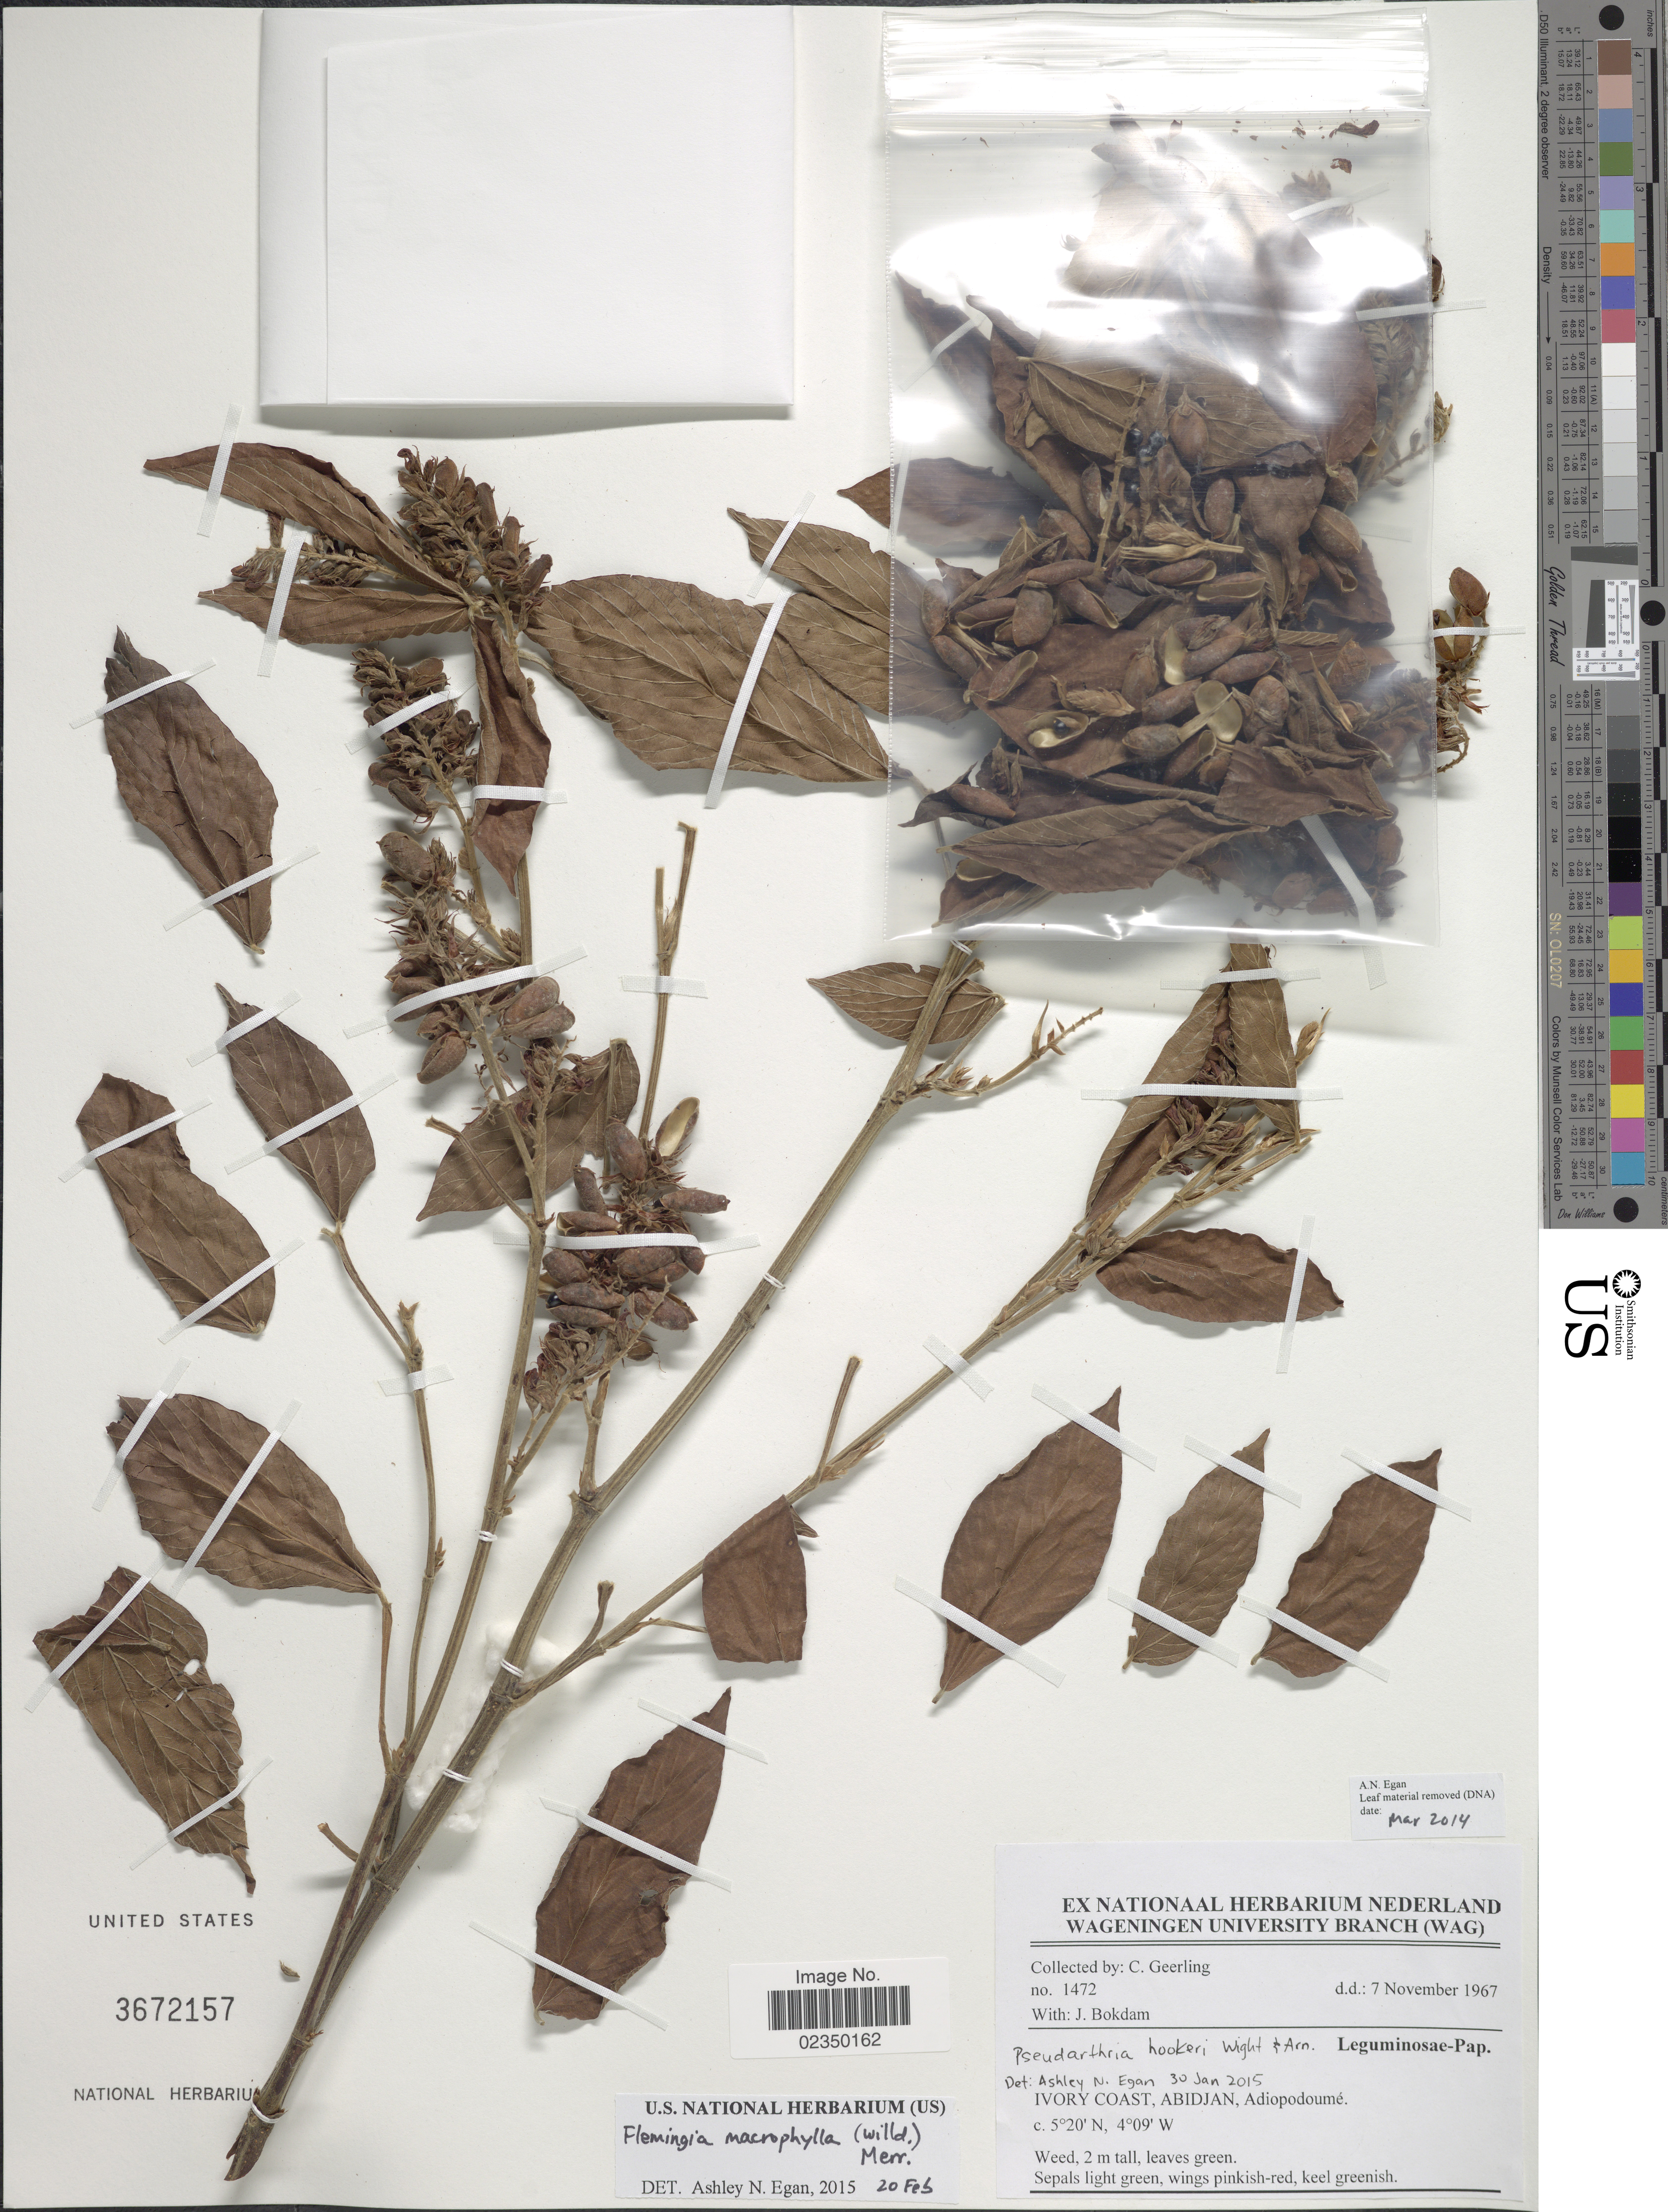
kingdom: Plantae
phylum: Tracheophyta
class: Magnoliopsida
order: Fabales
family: Fabaceae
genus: Flemingia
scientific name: Flemingia macrophylla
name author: (Willd.) Kuntze ex Merr.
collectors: C. Geerling & J. Bokdam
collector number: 1472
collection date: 1967-11-07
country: Ivory Coast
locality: Abidjan, Adiopodoume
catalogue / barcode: US 3672157